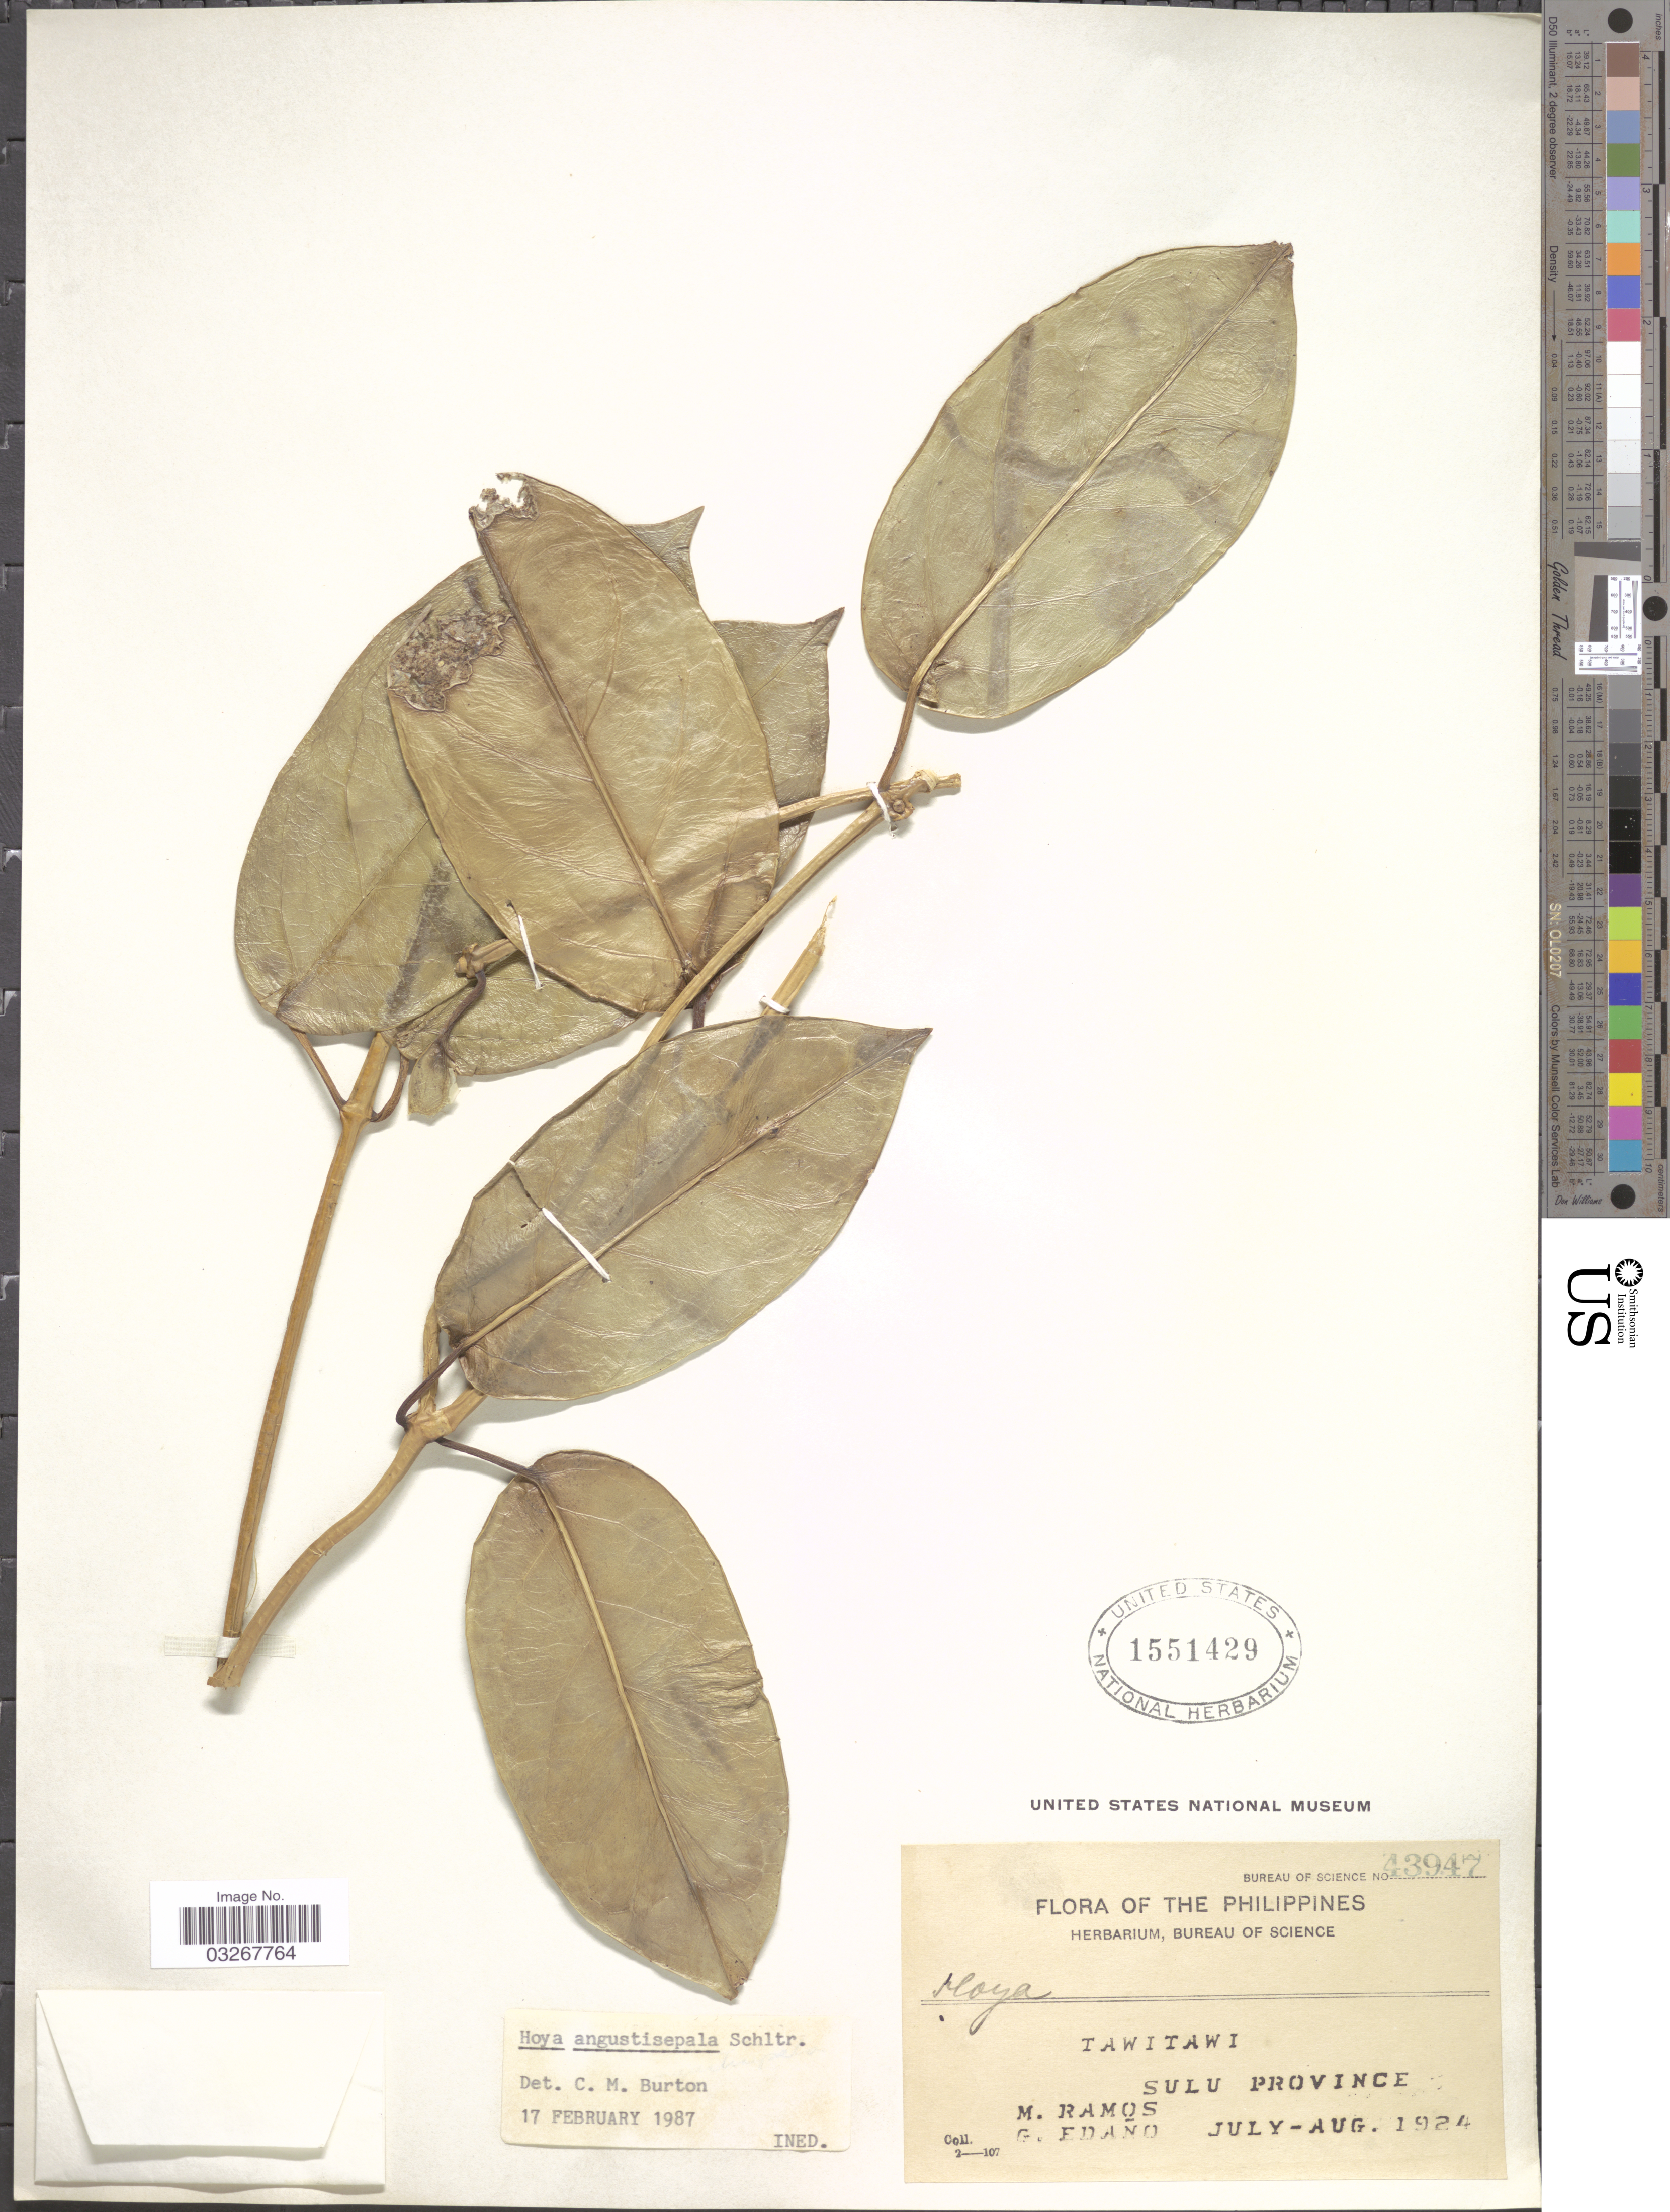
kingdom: Plantae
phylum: Tracheophyta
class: Magnoliopsida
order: Gentianales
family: Apocynaceae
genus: Hoya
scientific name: Hoya angustisepala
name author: C.M. Burton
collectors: M. Ramos & G. Edaño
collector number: Bureau of Science 43947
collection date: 1924-07/1924-08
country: Philippines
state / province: Muslim Mindanao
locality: Tawitawi. Sulu Province.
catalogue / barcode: US 1551429